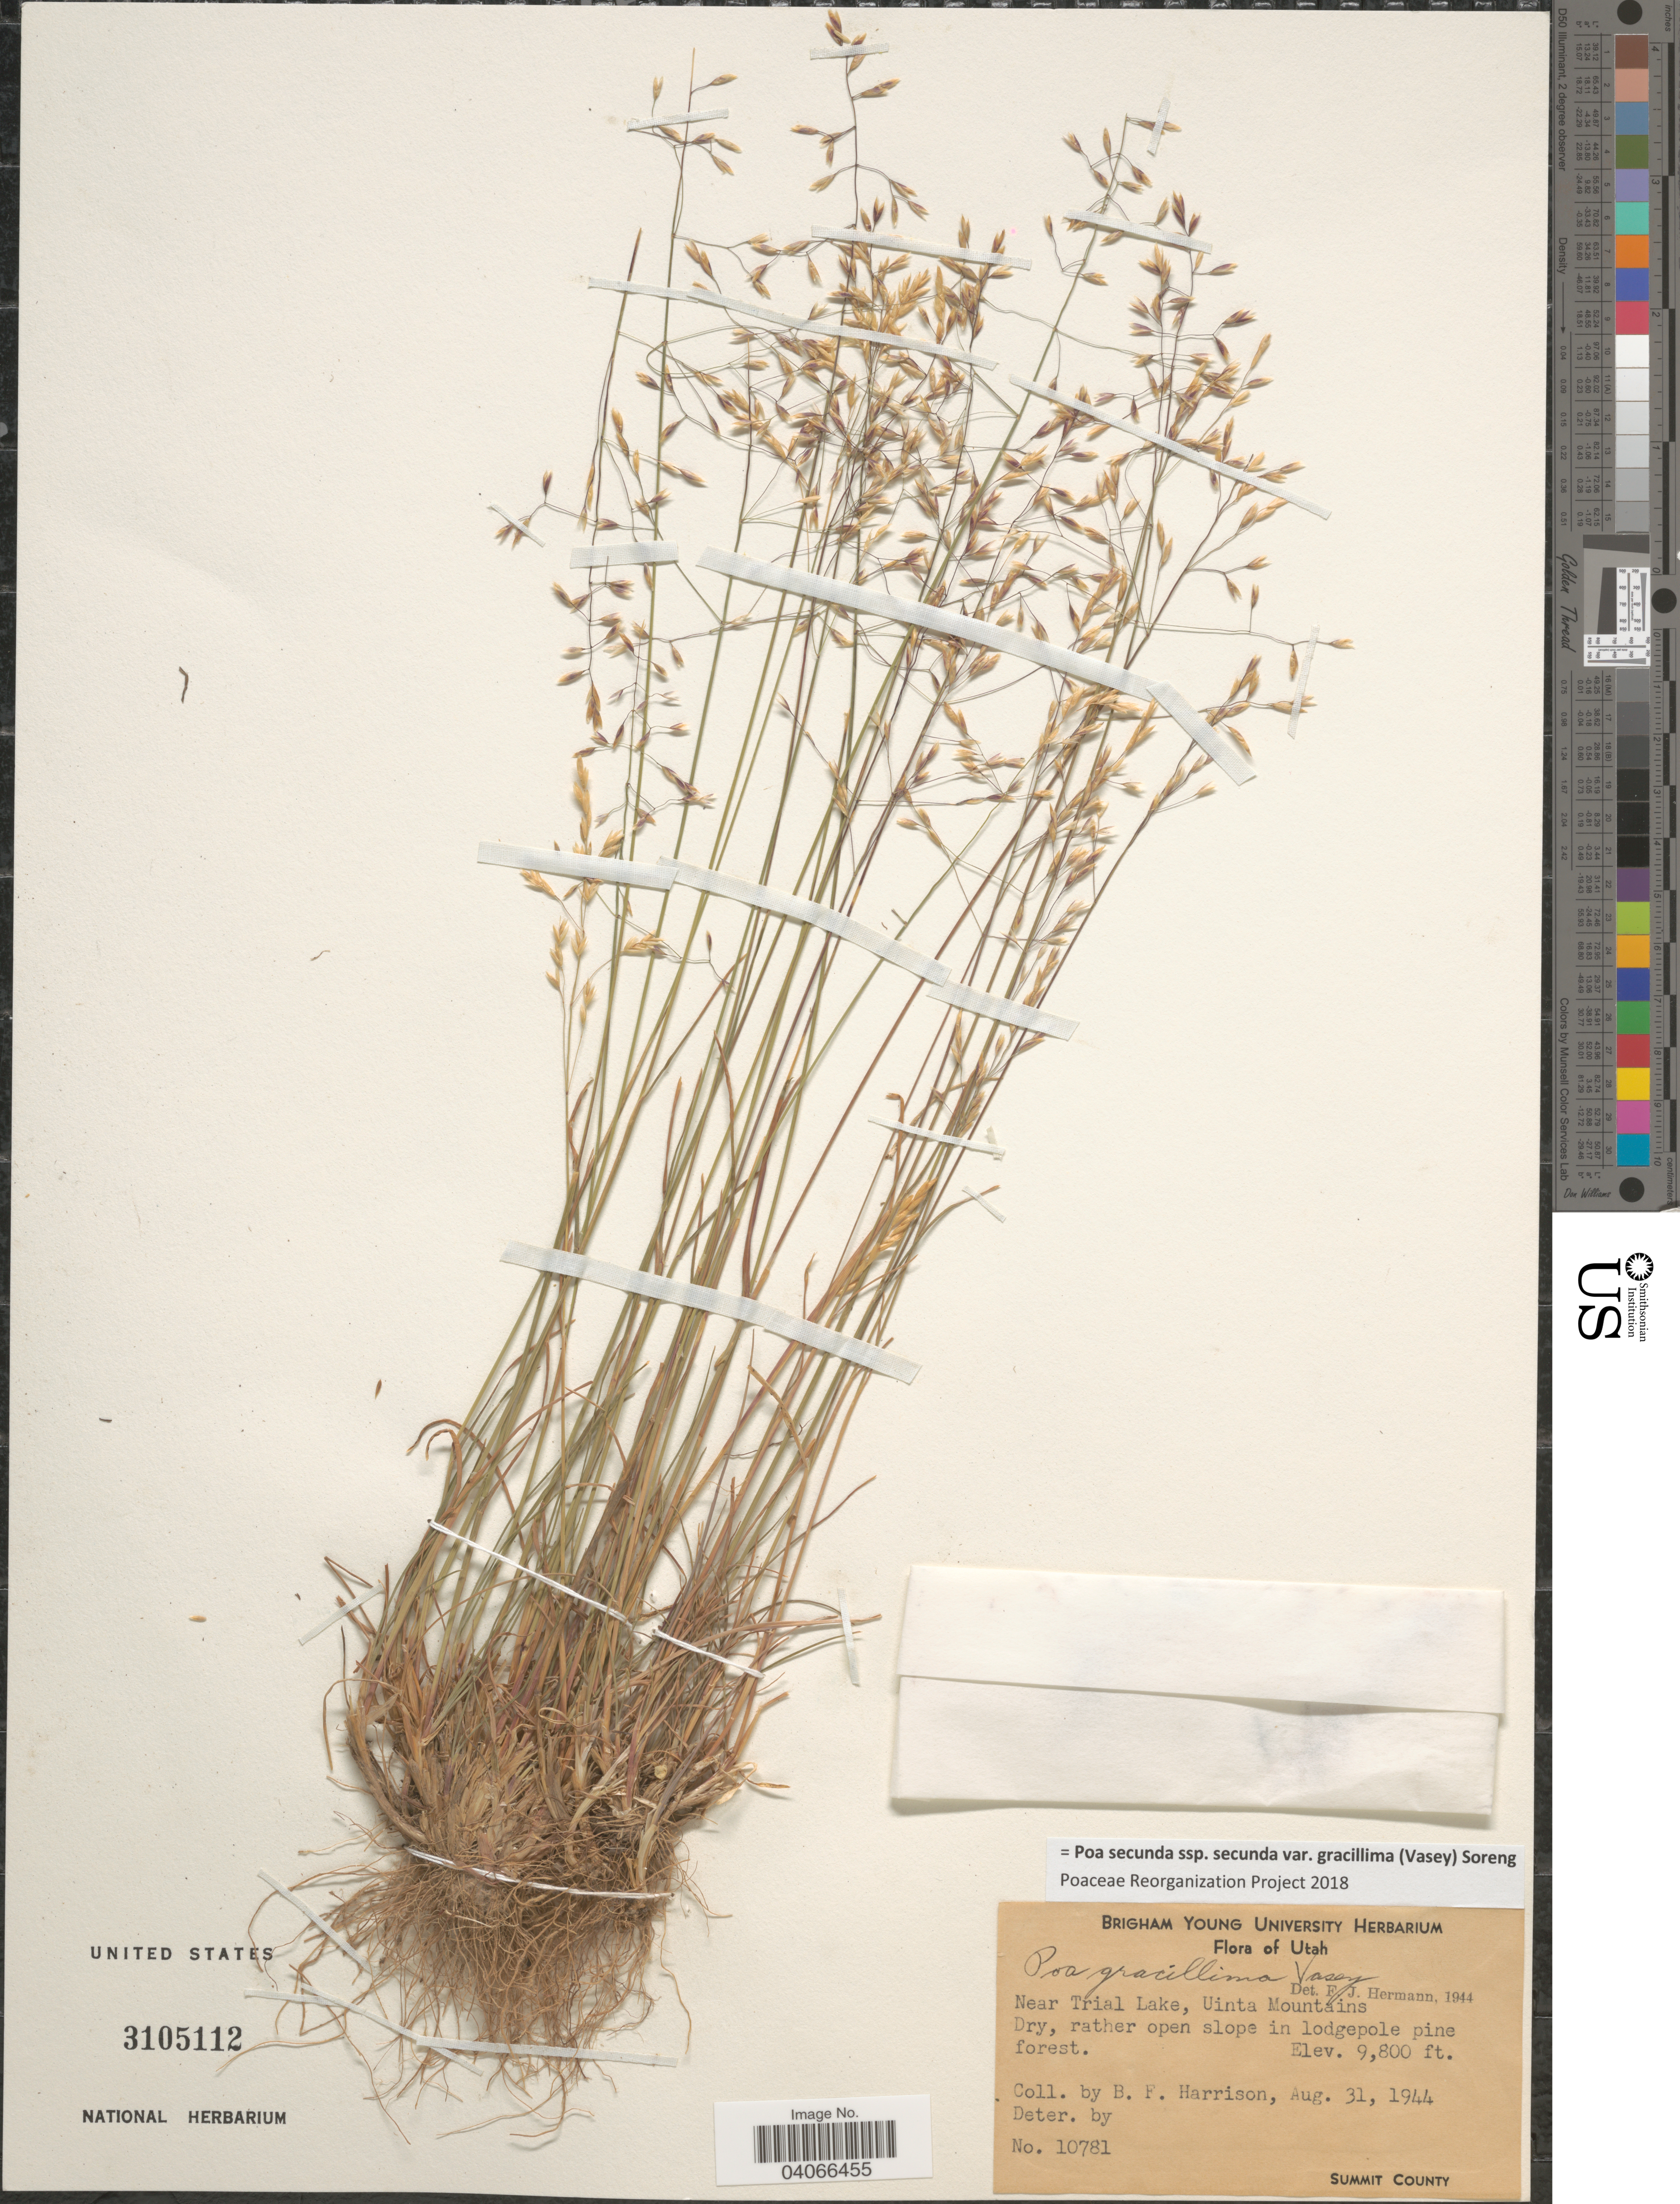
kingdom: Plantae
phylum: Tracheophyta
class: Liliopsida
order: Poales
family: Poaceae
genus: Poa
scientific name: Poa secunda subsp. secunda var. gracillima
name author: (Vasey) Soreng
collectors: B. F. Harrison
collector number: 10781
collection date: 1944-08-31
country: United States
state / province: Utah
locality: Near Trial Lake, Uinta Mountains. Summit County.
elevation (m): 2987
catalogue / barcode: US 3105112